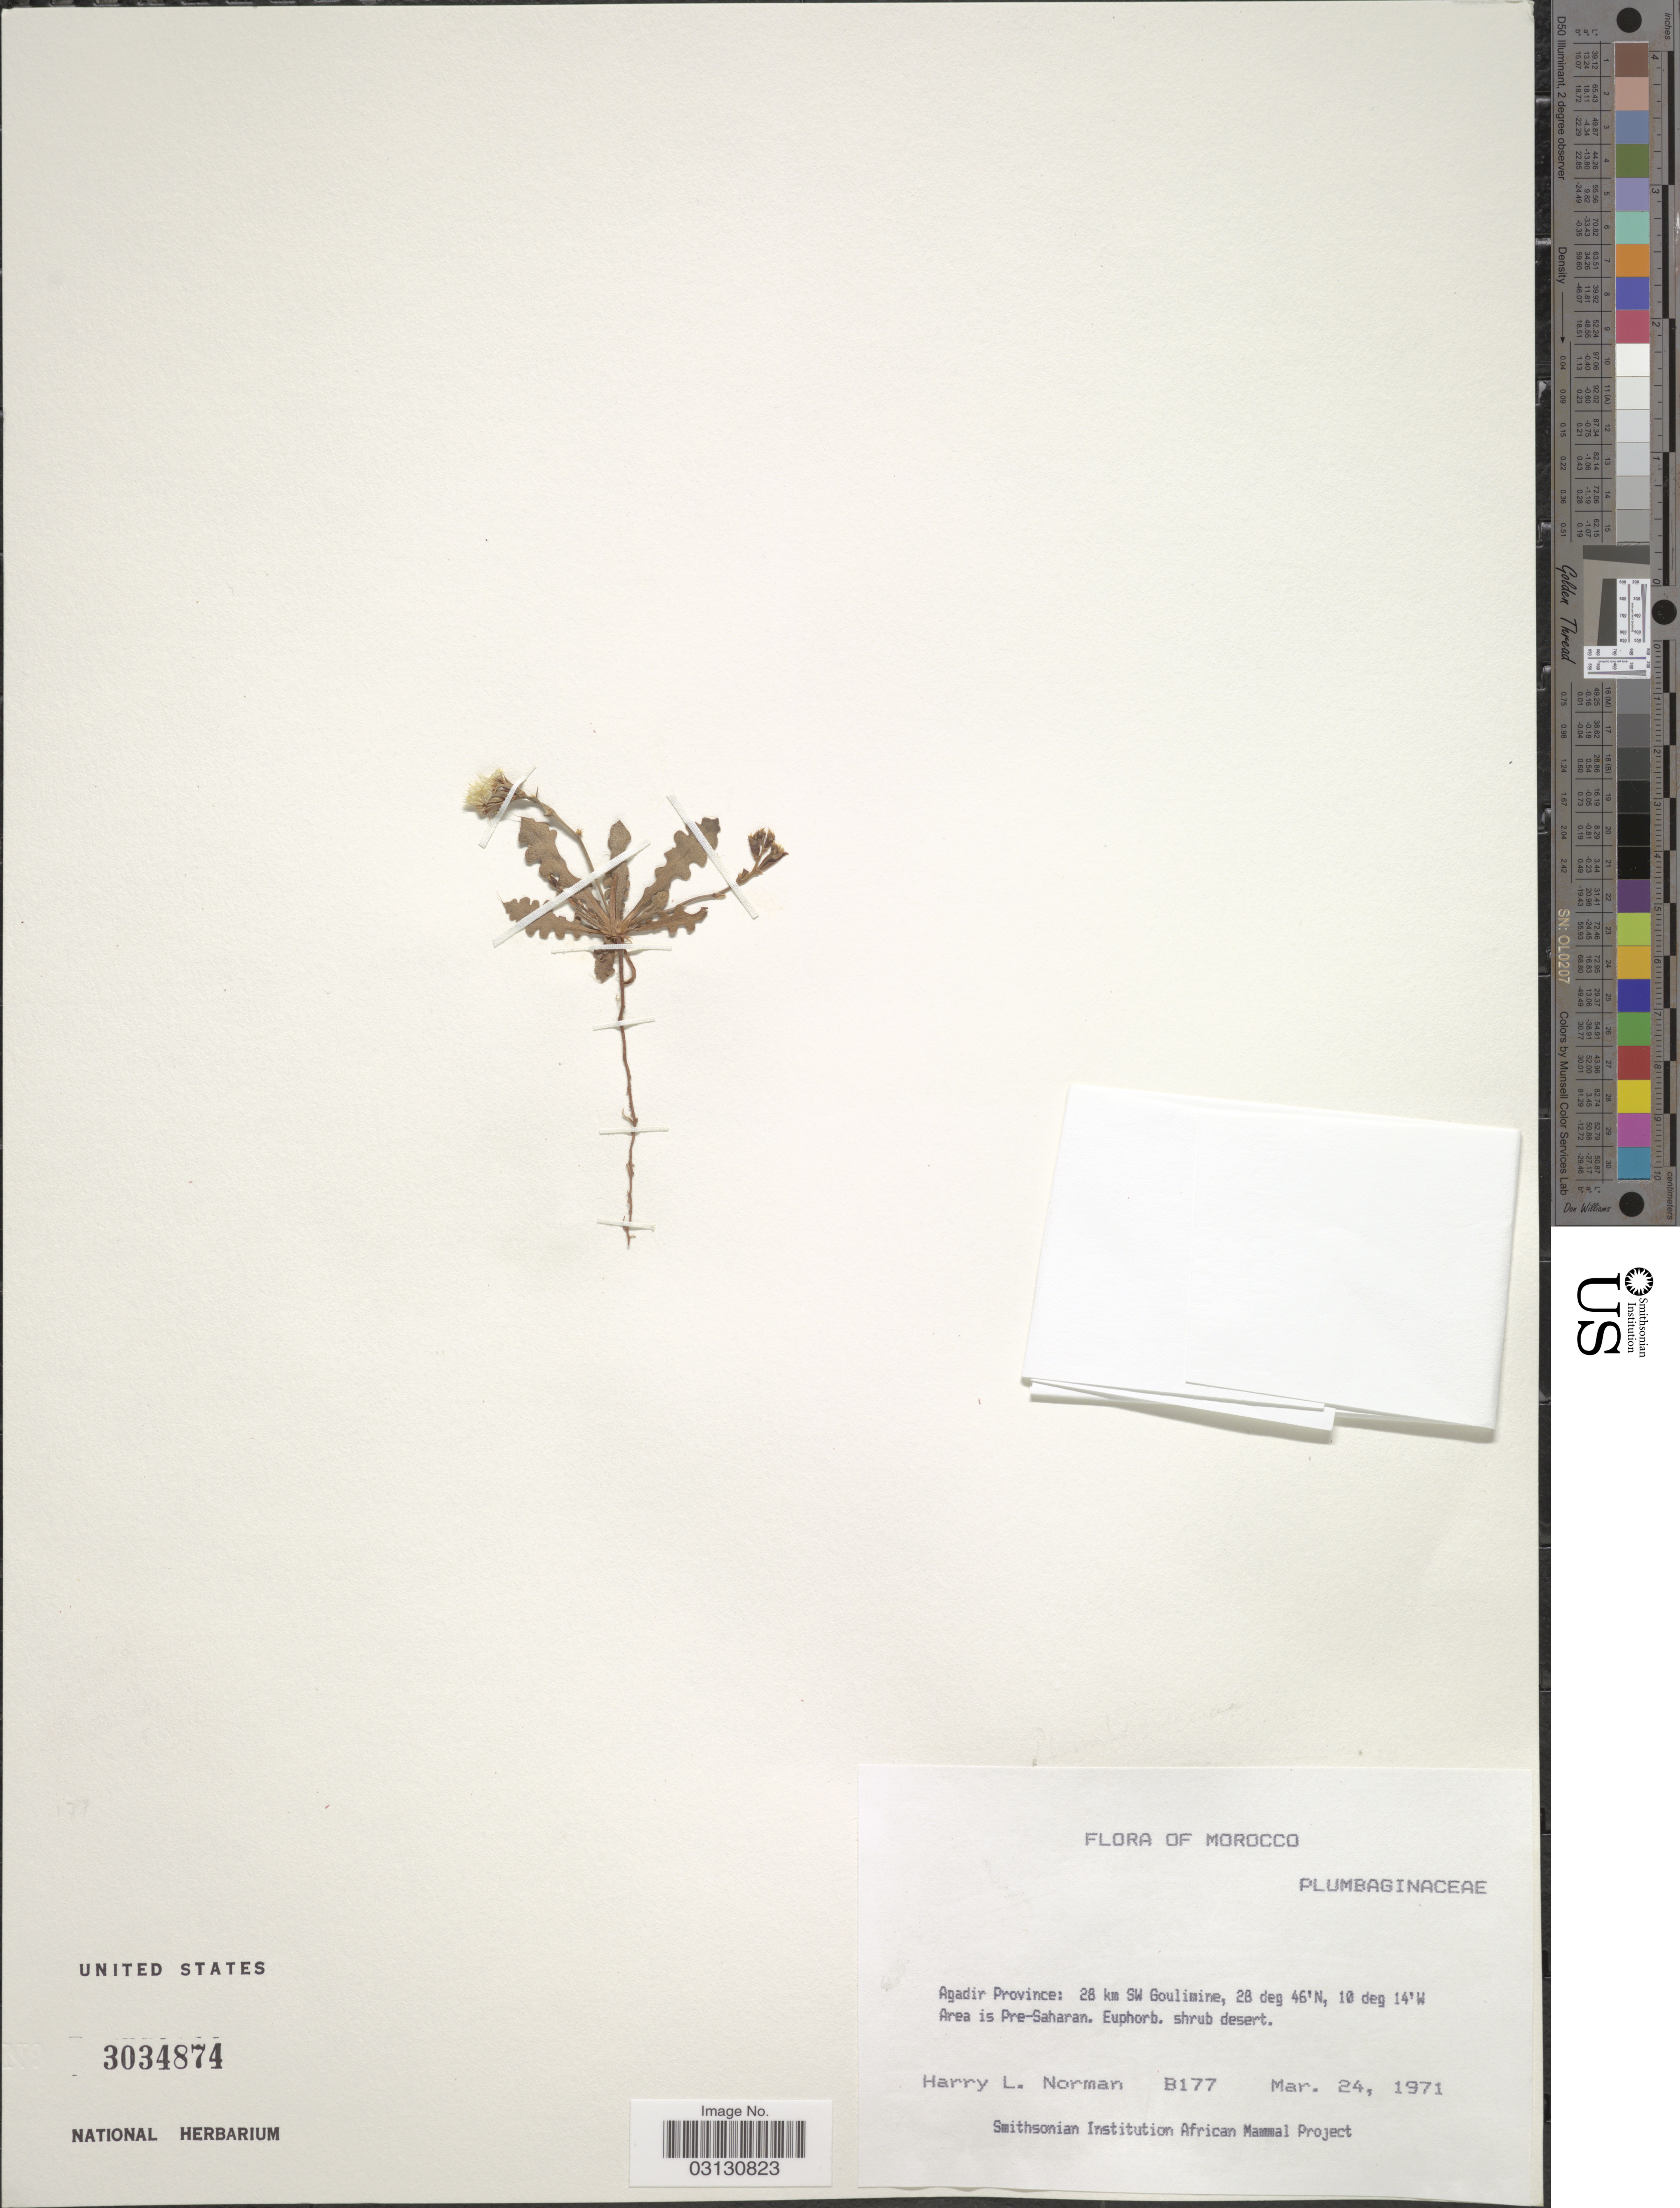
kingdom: Plantae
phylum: Tracheophyta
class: Magnoliopsida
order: Caryophyllales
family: Plumbaginaceae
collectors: Norman, H.L.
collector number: B177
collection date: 1971-03-24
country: Morocco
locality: Agadir Province: 28 km SW Goulimine, Area is Pre-Saharan.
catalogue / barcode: US 3034874